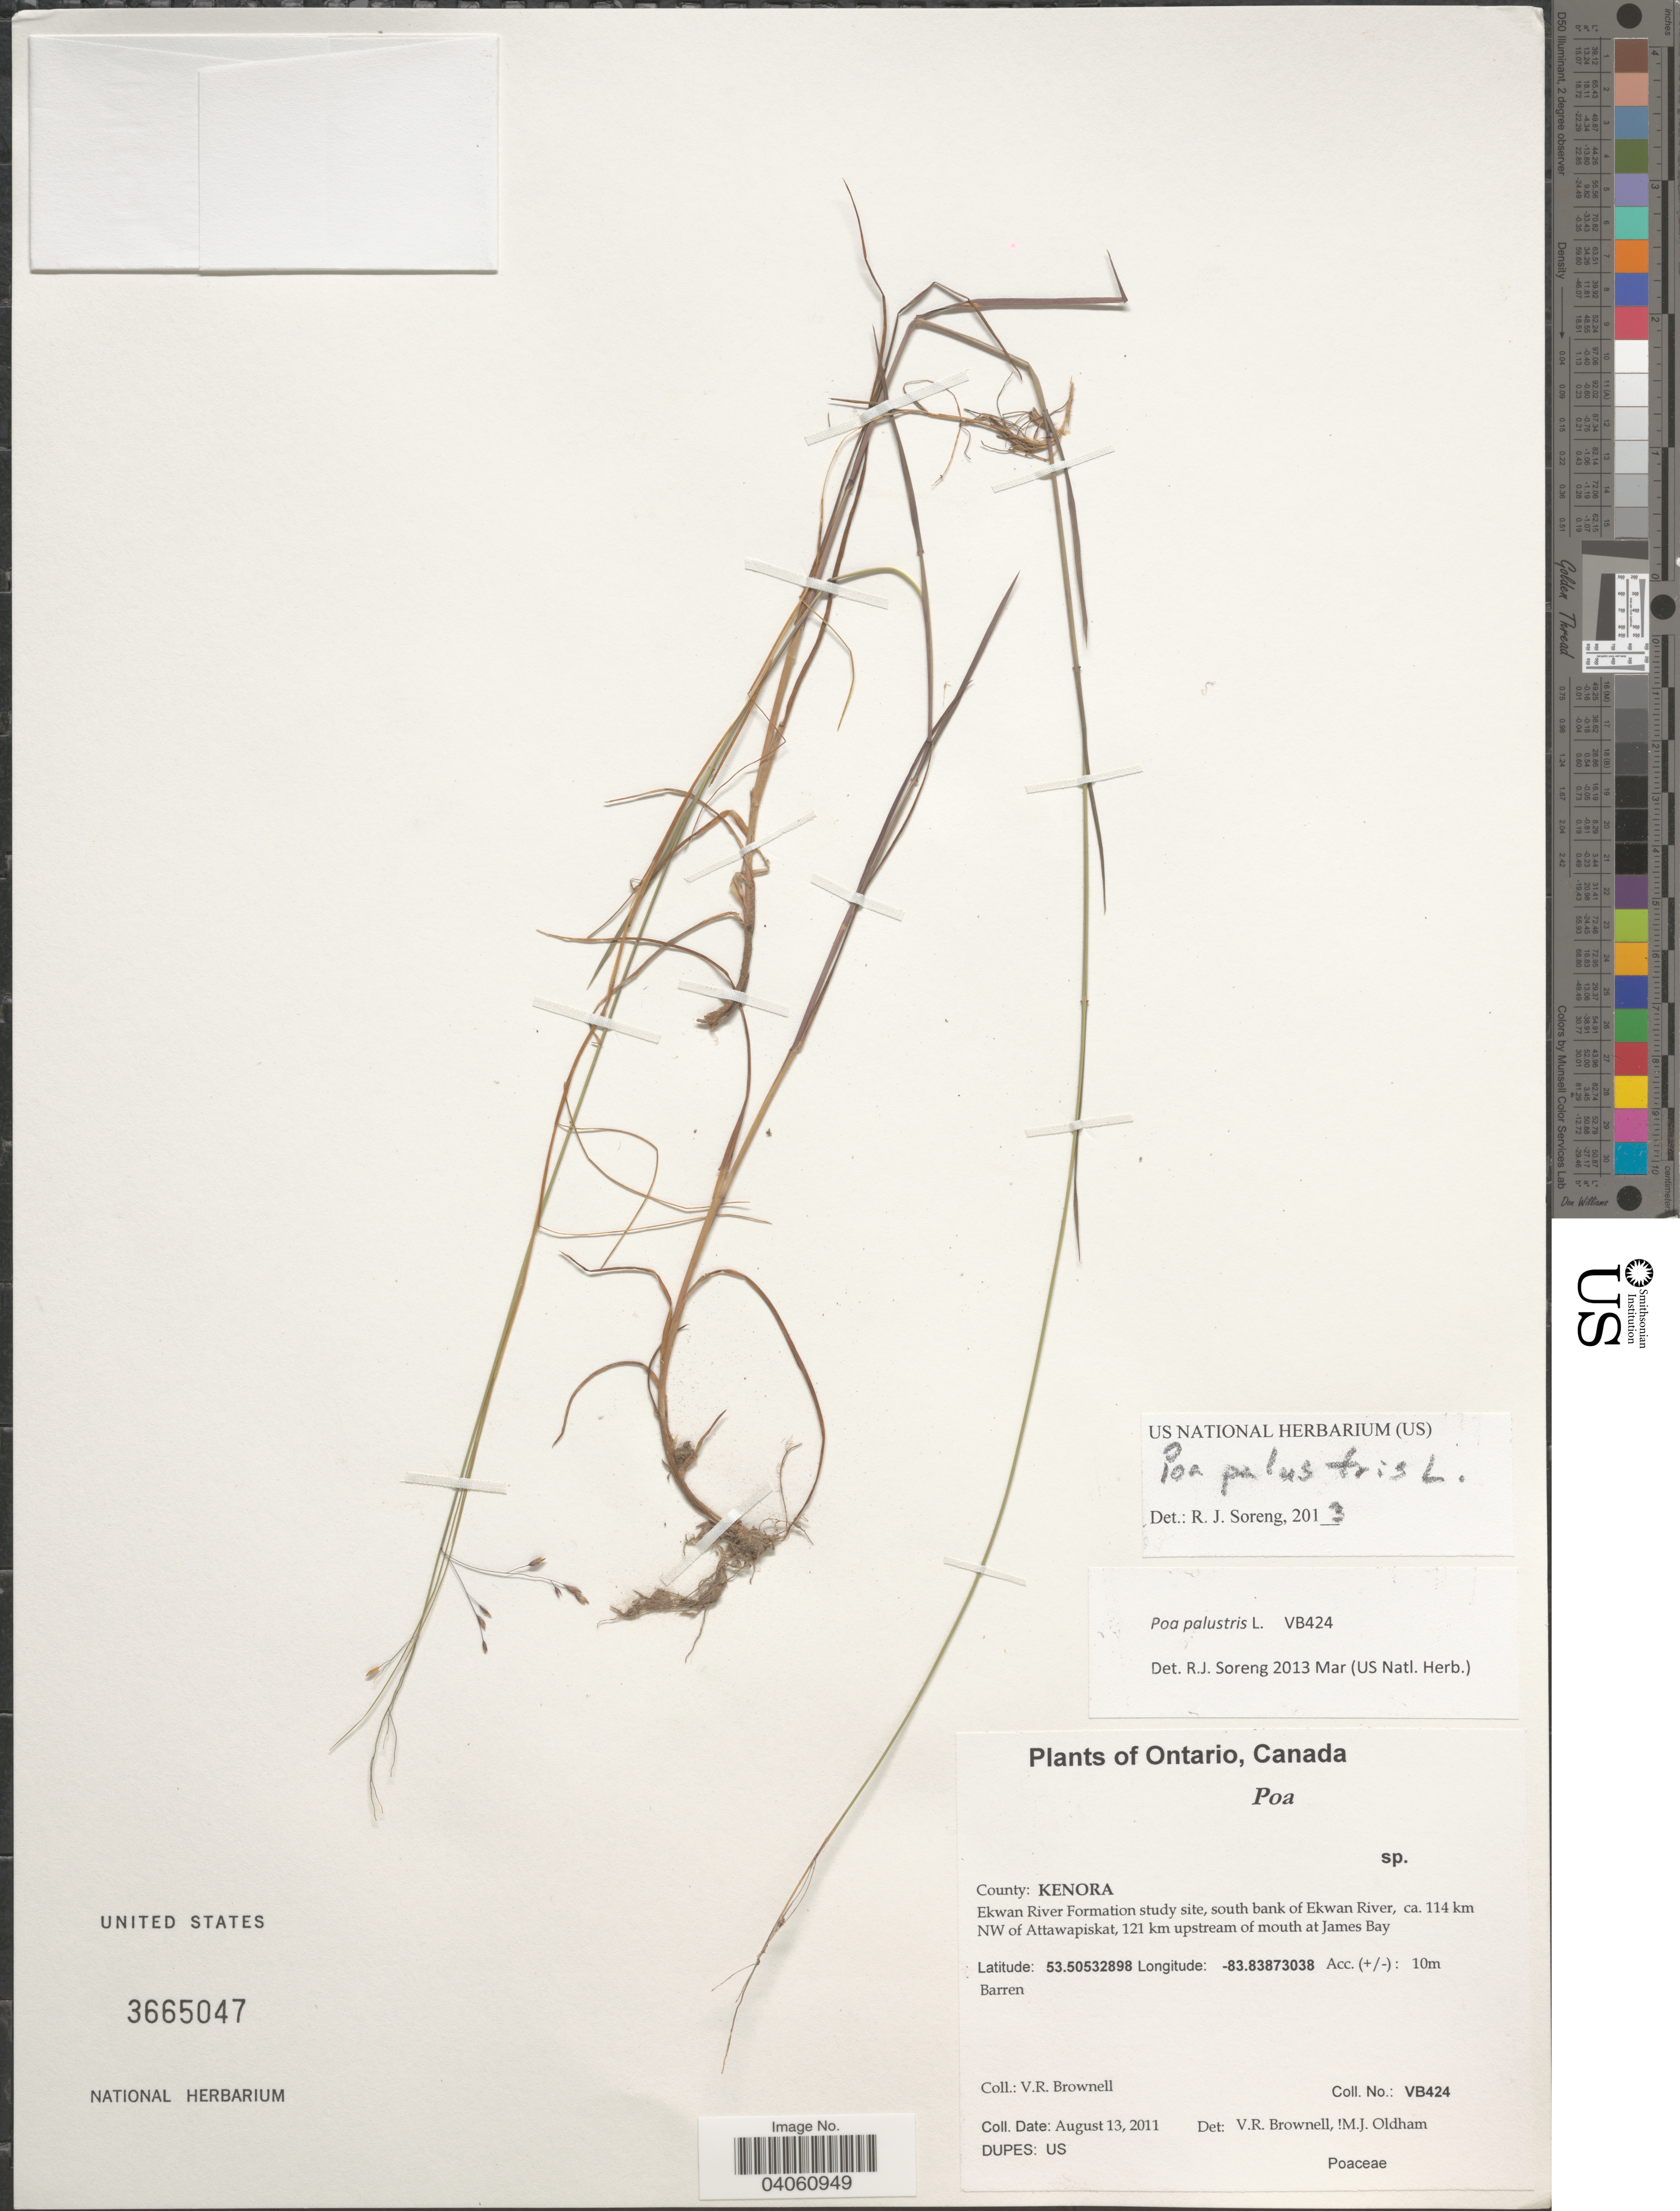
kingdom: Plantae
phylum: Tracheophyta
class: Liliopsida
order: Poales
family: Poaceae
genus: Poa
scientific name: Poa palustris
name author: L.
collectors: V. Brownell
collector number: VB424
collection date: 2011-08-13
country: Canada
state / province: Ontario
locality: County: Kenora. Ekwan River Formation study site, south bank of Ekwan River, ca. 114 km NW of Attawapiskat, 121 km upstream of mouth at James Bay.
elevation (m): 10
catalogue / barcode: US 3665047